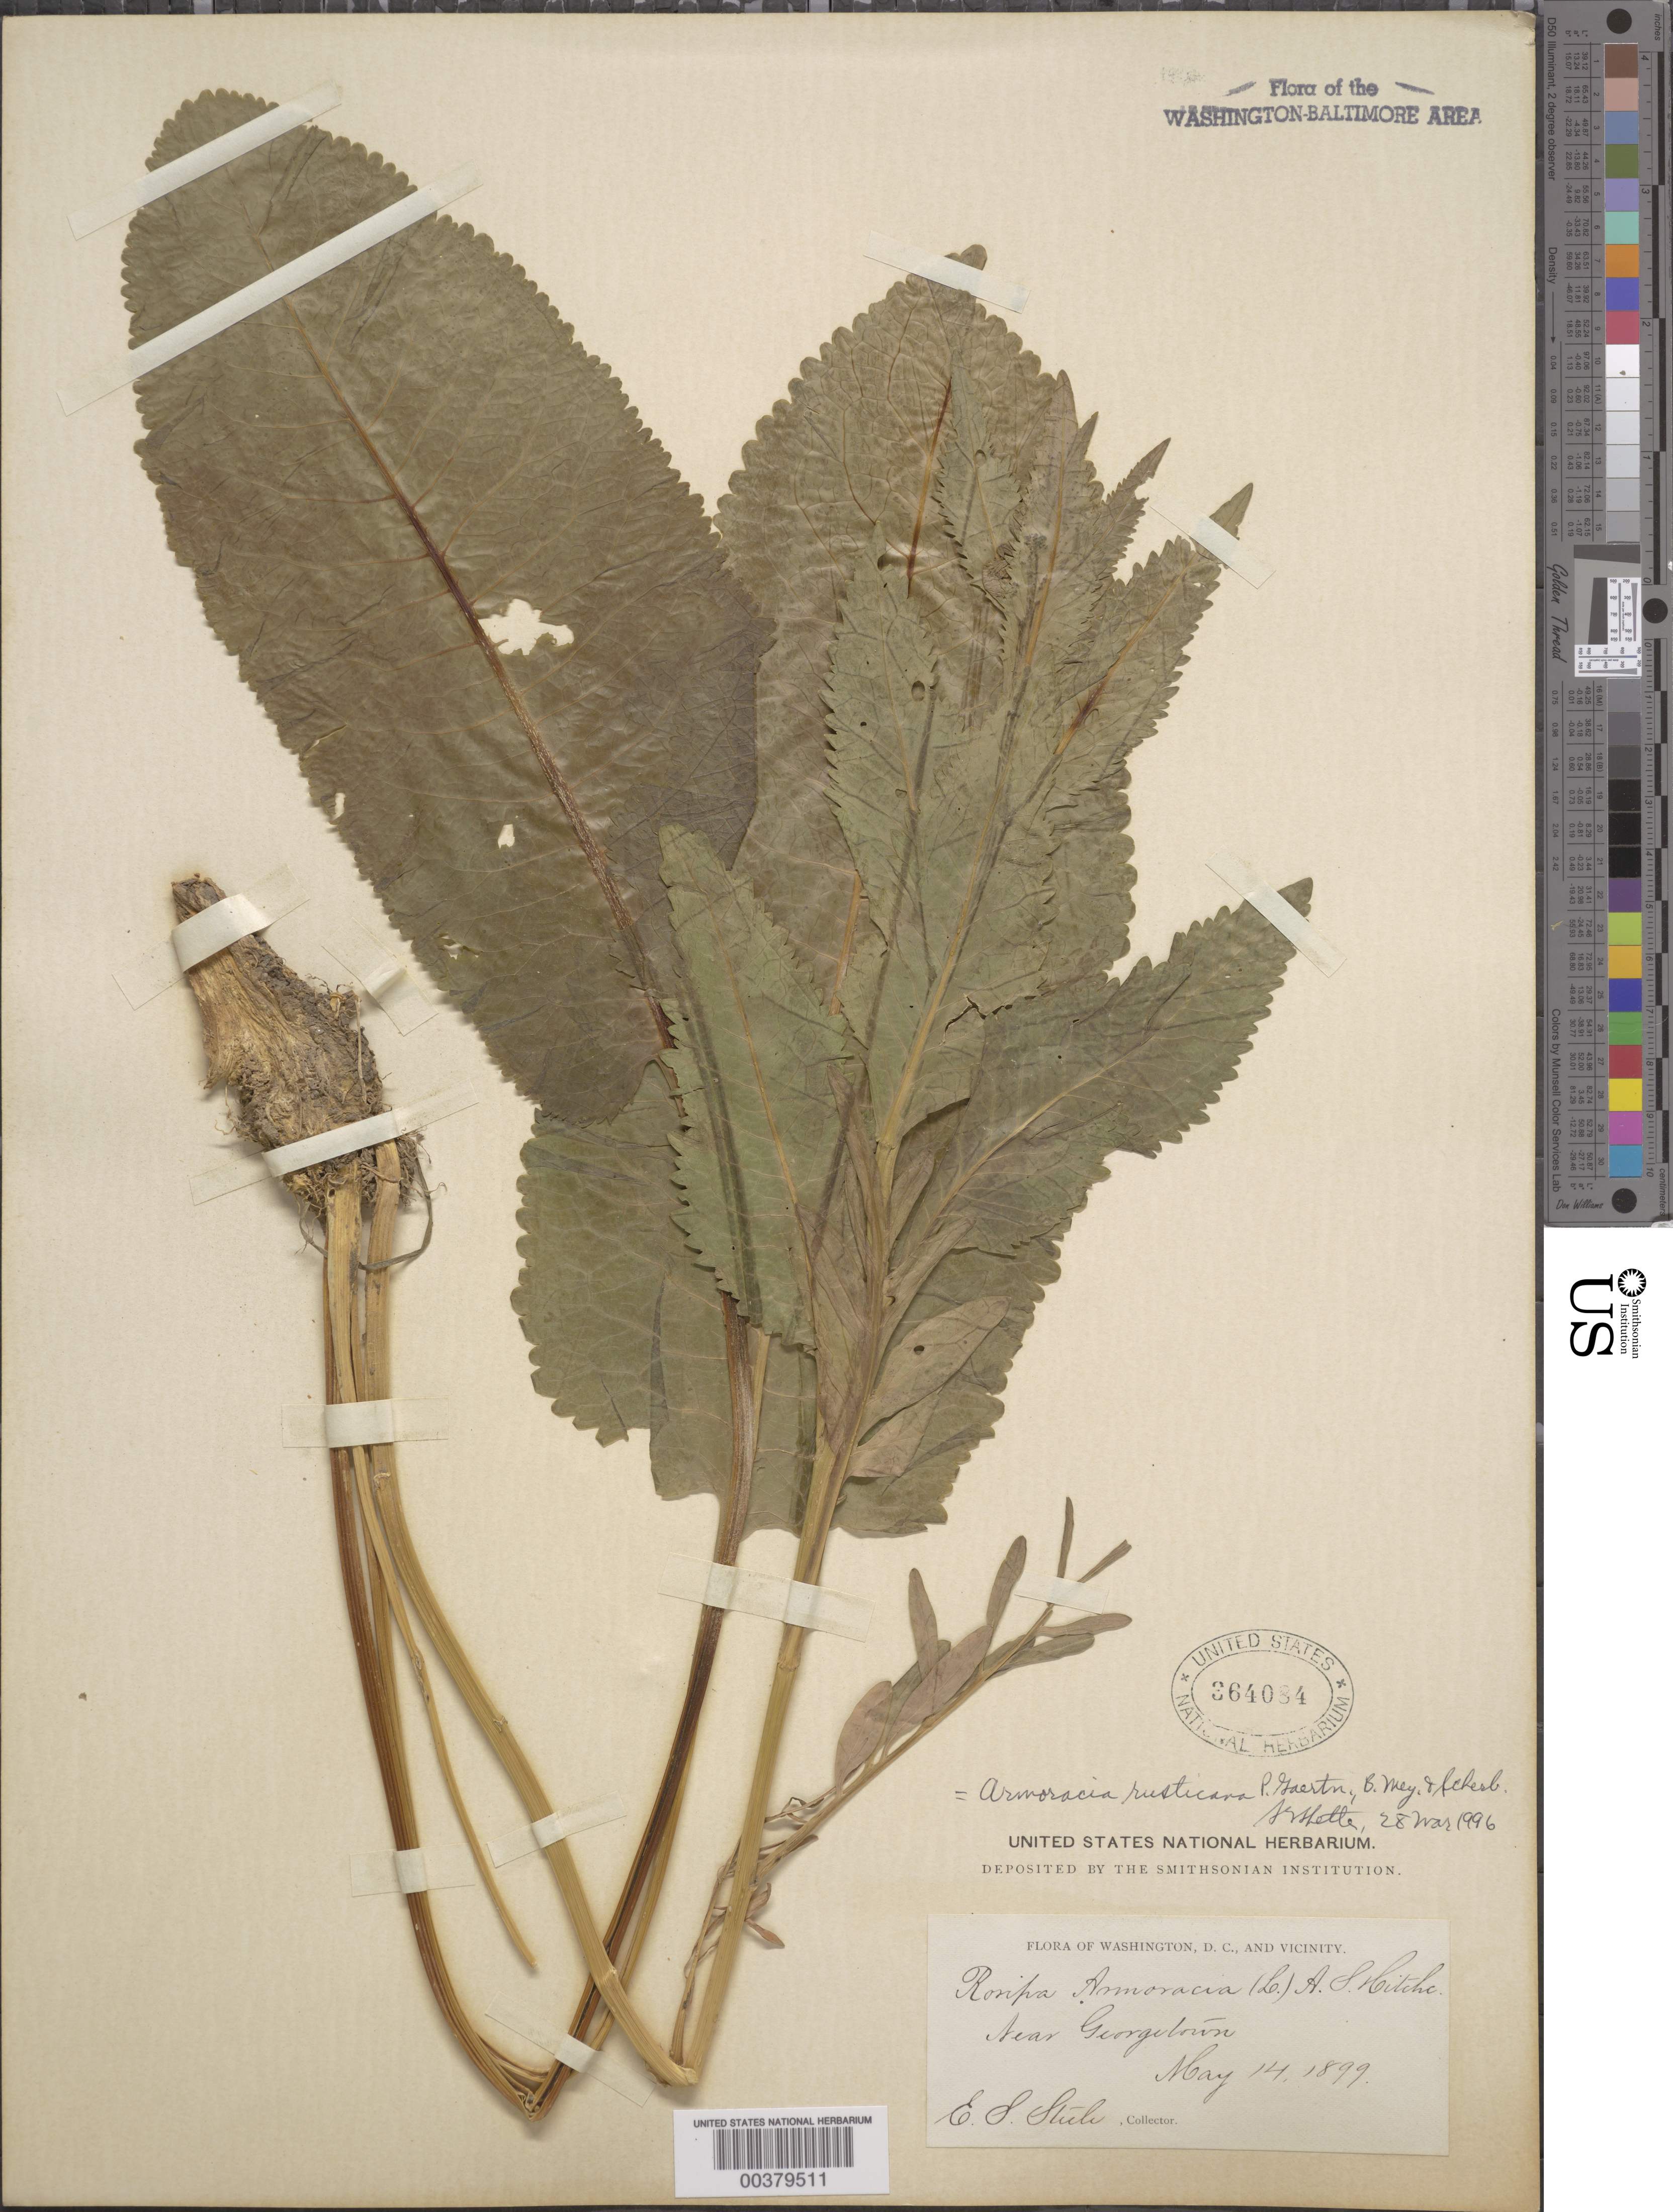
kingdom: Plantae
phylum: Tracheophyta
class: Magnoliopsida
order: Brassicales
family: Brassicaceae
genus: Armoracia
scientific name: Armoracia rusticana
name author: G. Gaertn. et al.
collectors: E. Steele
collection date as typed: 14 May 1899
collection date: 1899-05-14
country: United States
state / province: District of Columbia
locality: Georgetown vicinity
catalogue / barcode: US 364084